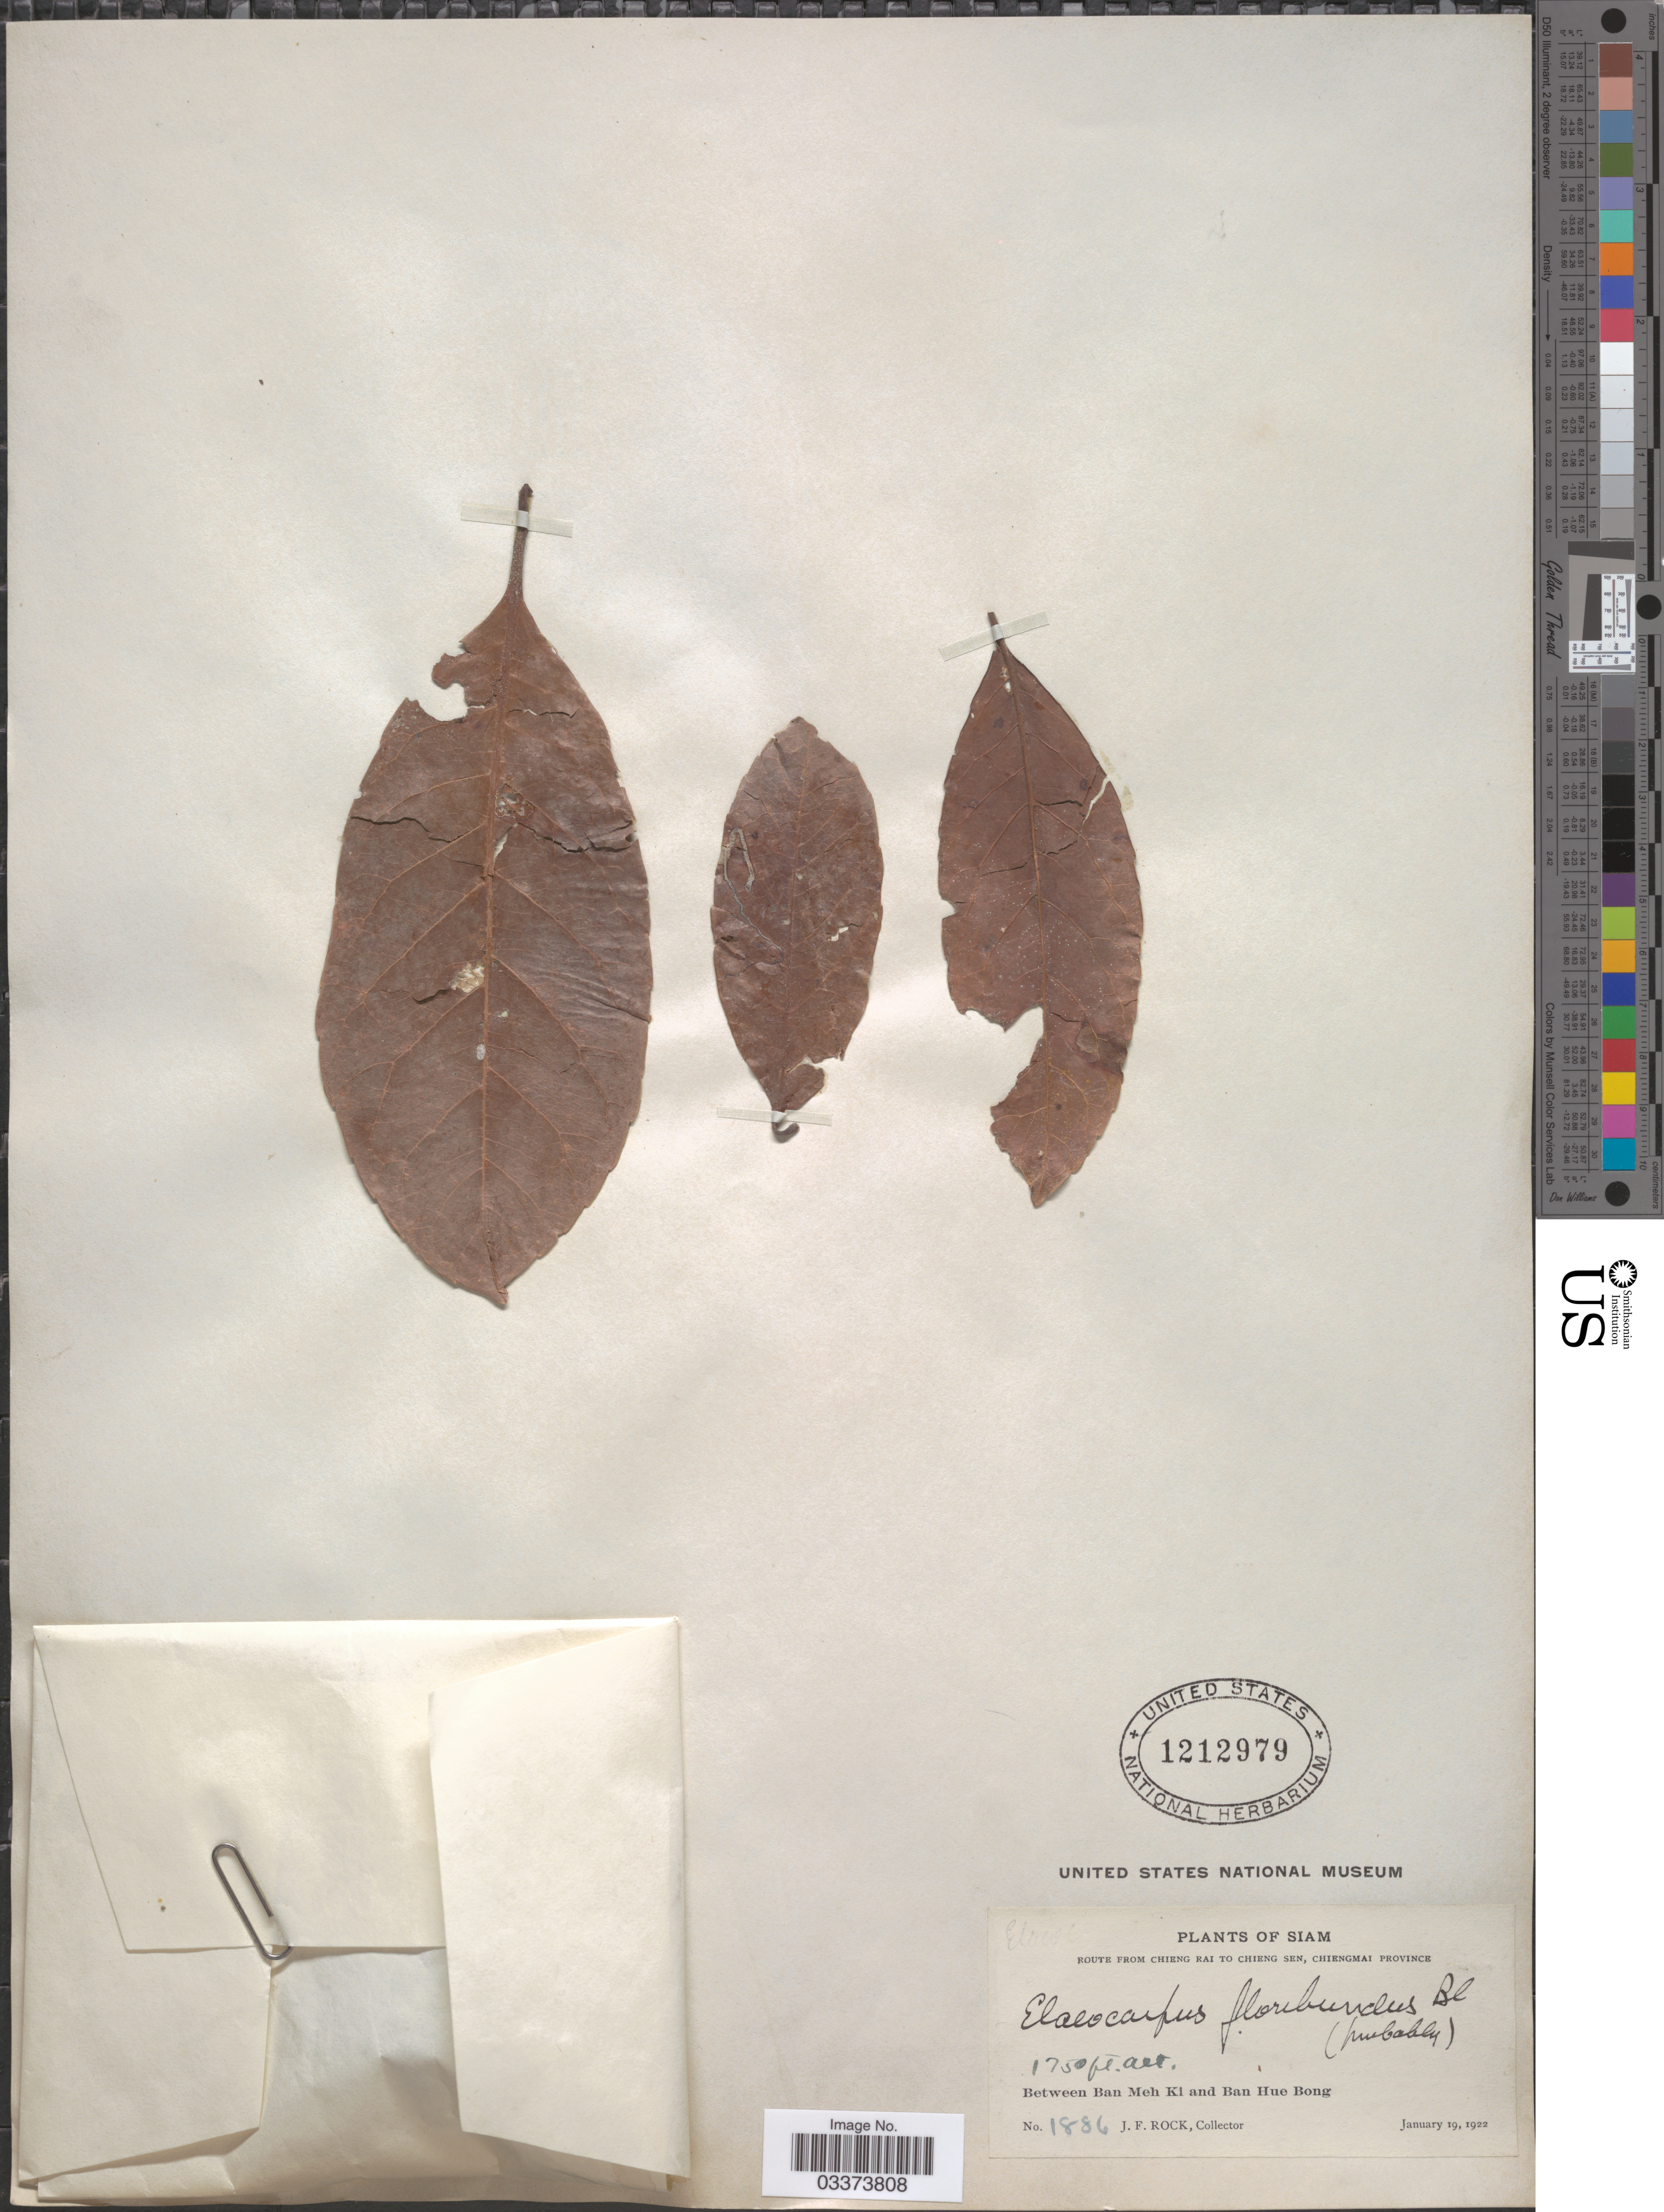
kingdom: Plantae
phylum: Tracheophyta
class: Magnoliopsida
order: Oxalidales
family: Elaeocarpaceae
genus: Elaeocarpus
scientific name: Elaeocarpus floribundus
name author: Blume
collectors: J. Rock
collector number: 1886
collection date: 1922-01-19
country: Thailand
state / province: Chiang Mai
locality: Siam, Route from Chieng Rai to Chieng Sen, Chiengmai Province, Between Ban Meh Ki and Ban Hue Bong.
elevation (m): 533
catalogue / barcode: US 1212979